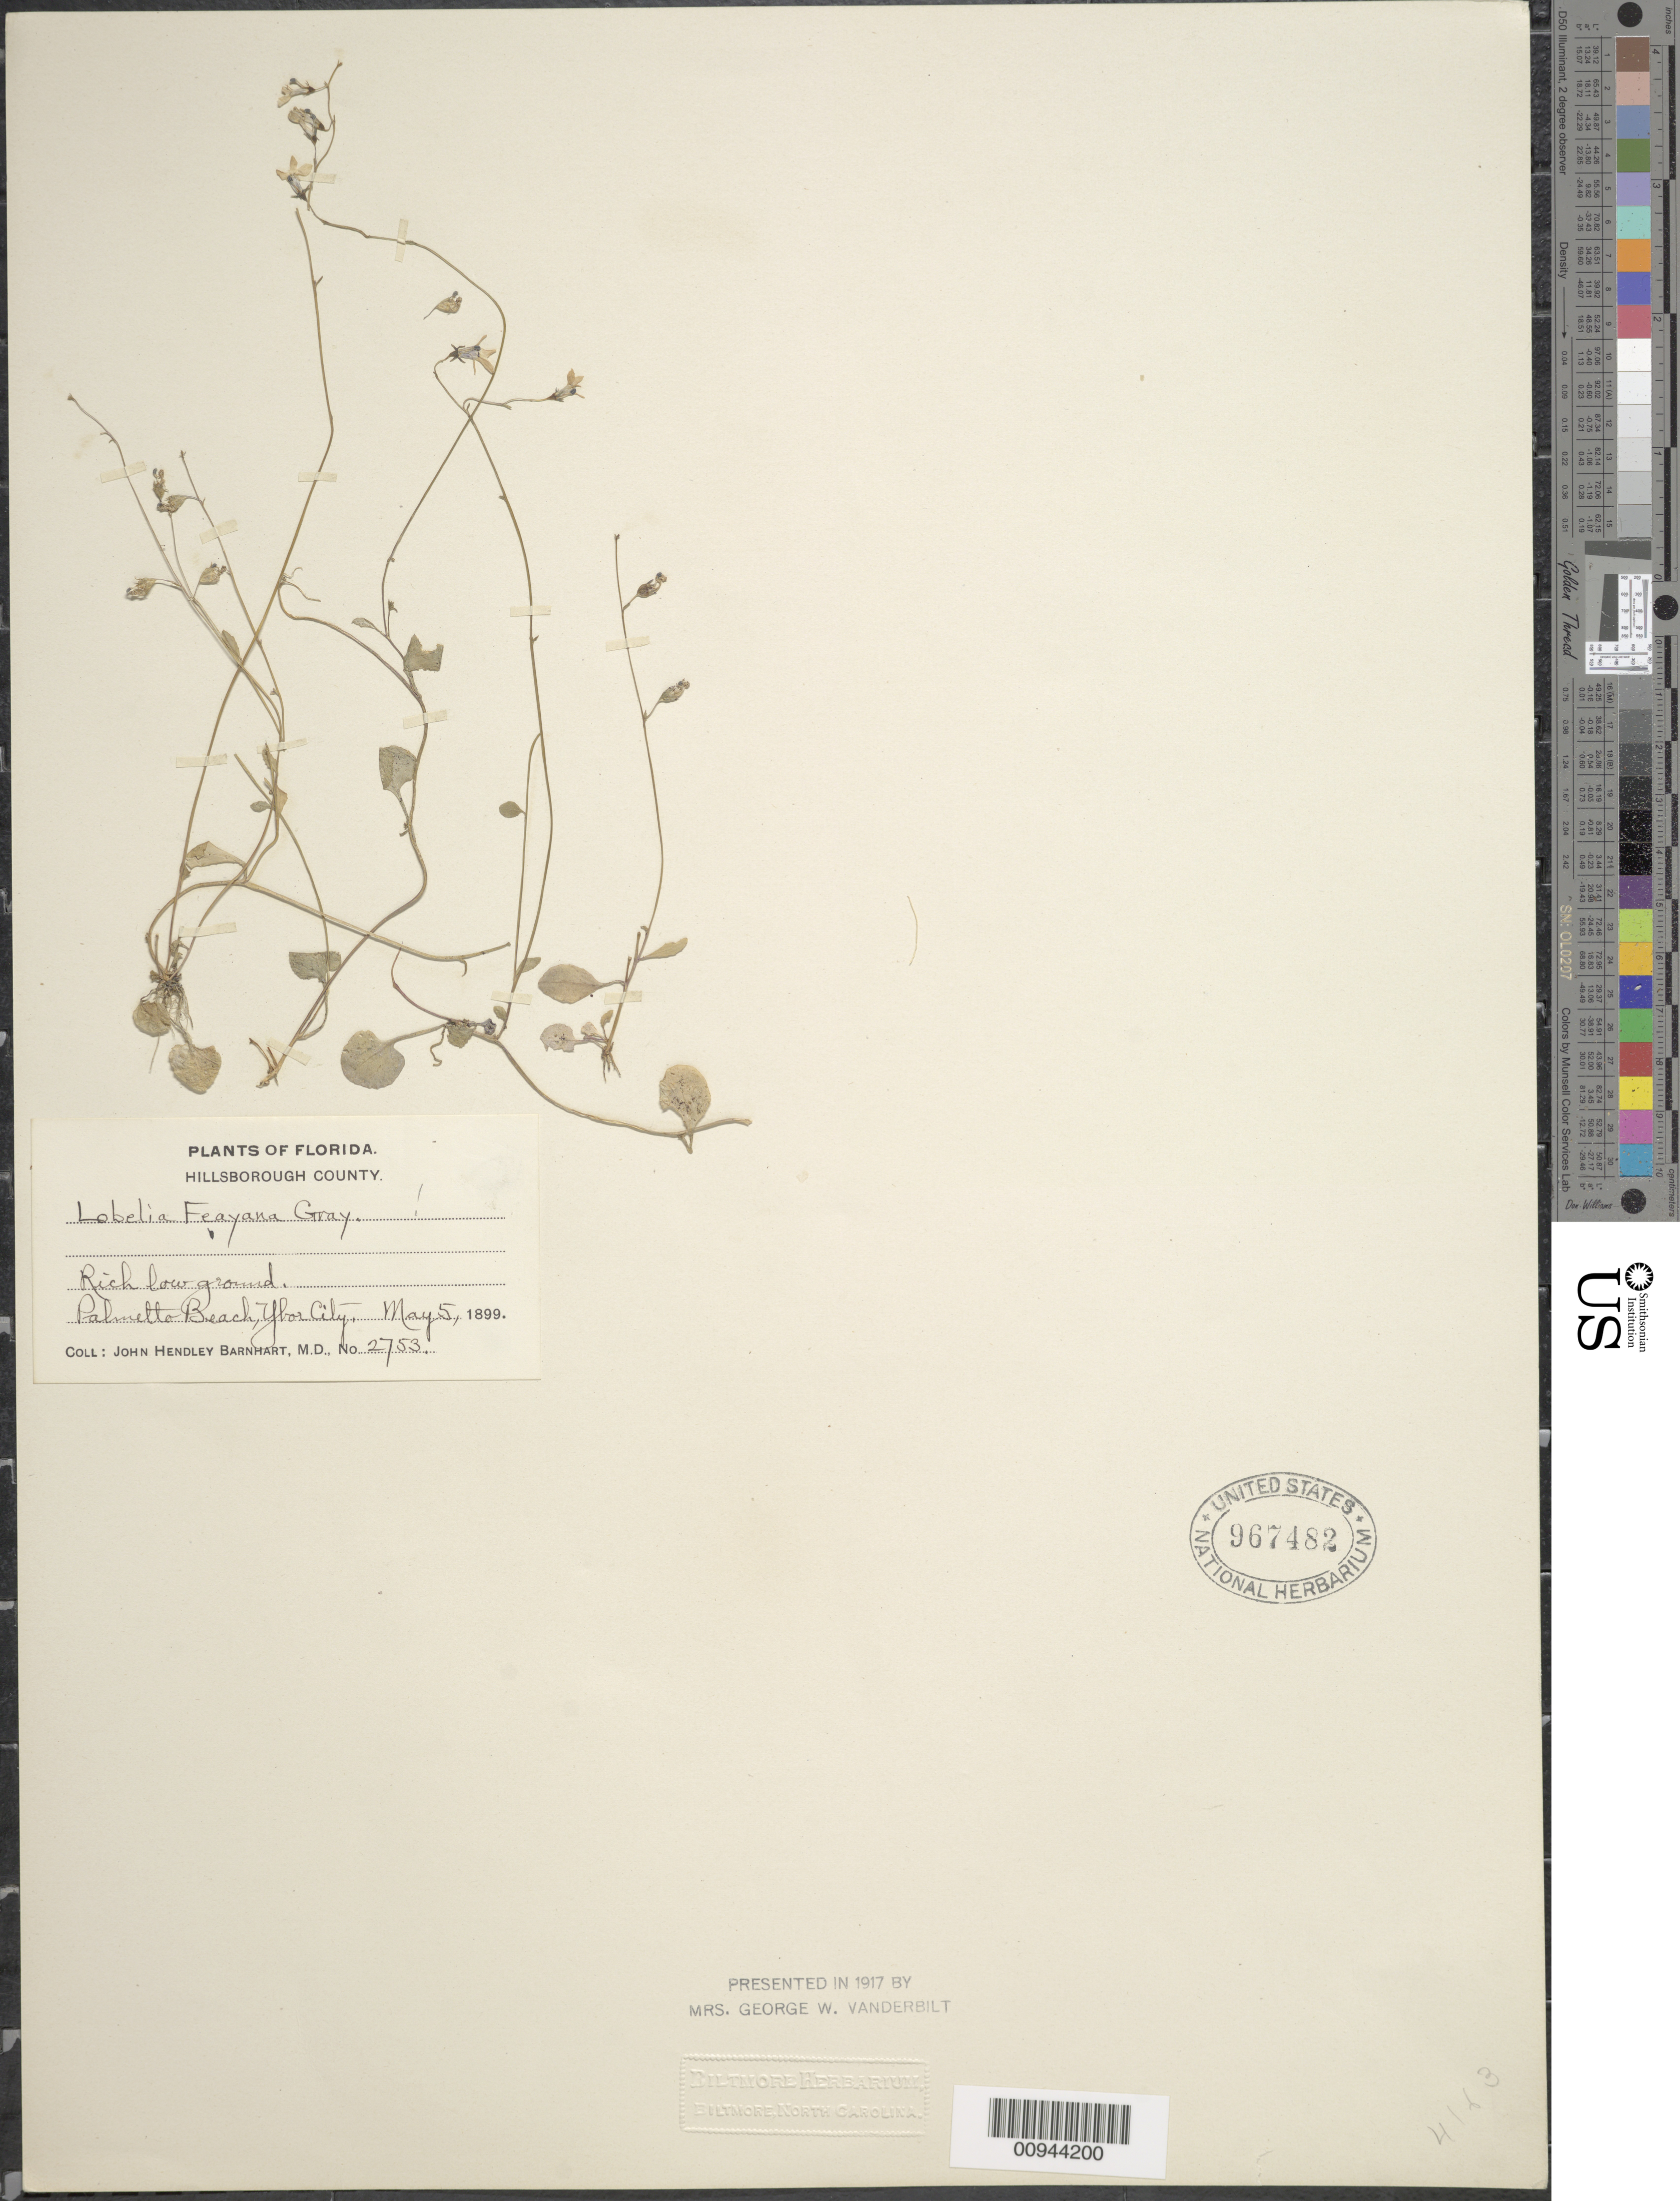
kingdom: Plantae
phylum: Tracheophyta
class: Magnoliopsida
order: Asterales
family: Campanulaceae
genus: Lobelia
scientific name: Lobelia feayana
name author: A. Gray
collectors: J. H. Barnhart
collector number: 2753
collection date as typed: May 5, 1899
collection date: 1899-05-05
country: United States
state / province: Florida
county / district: Hillsborough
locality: Palmetto Beach, Ybor city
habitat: rich low ground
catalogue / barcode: US 967482